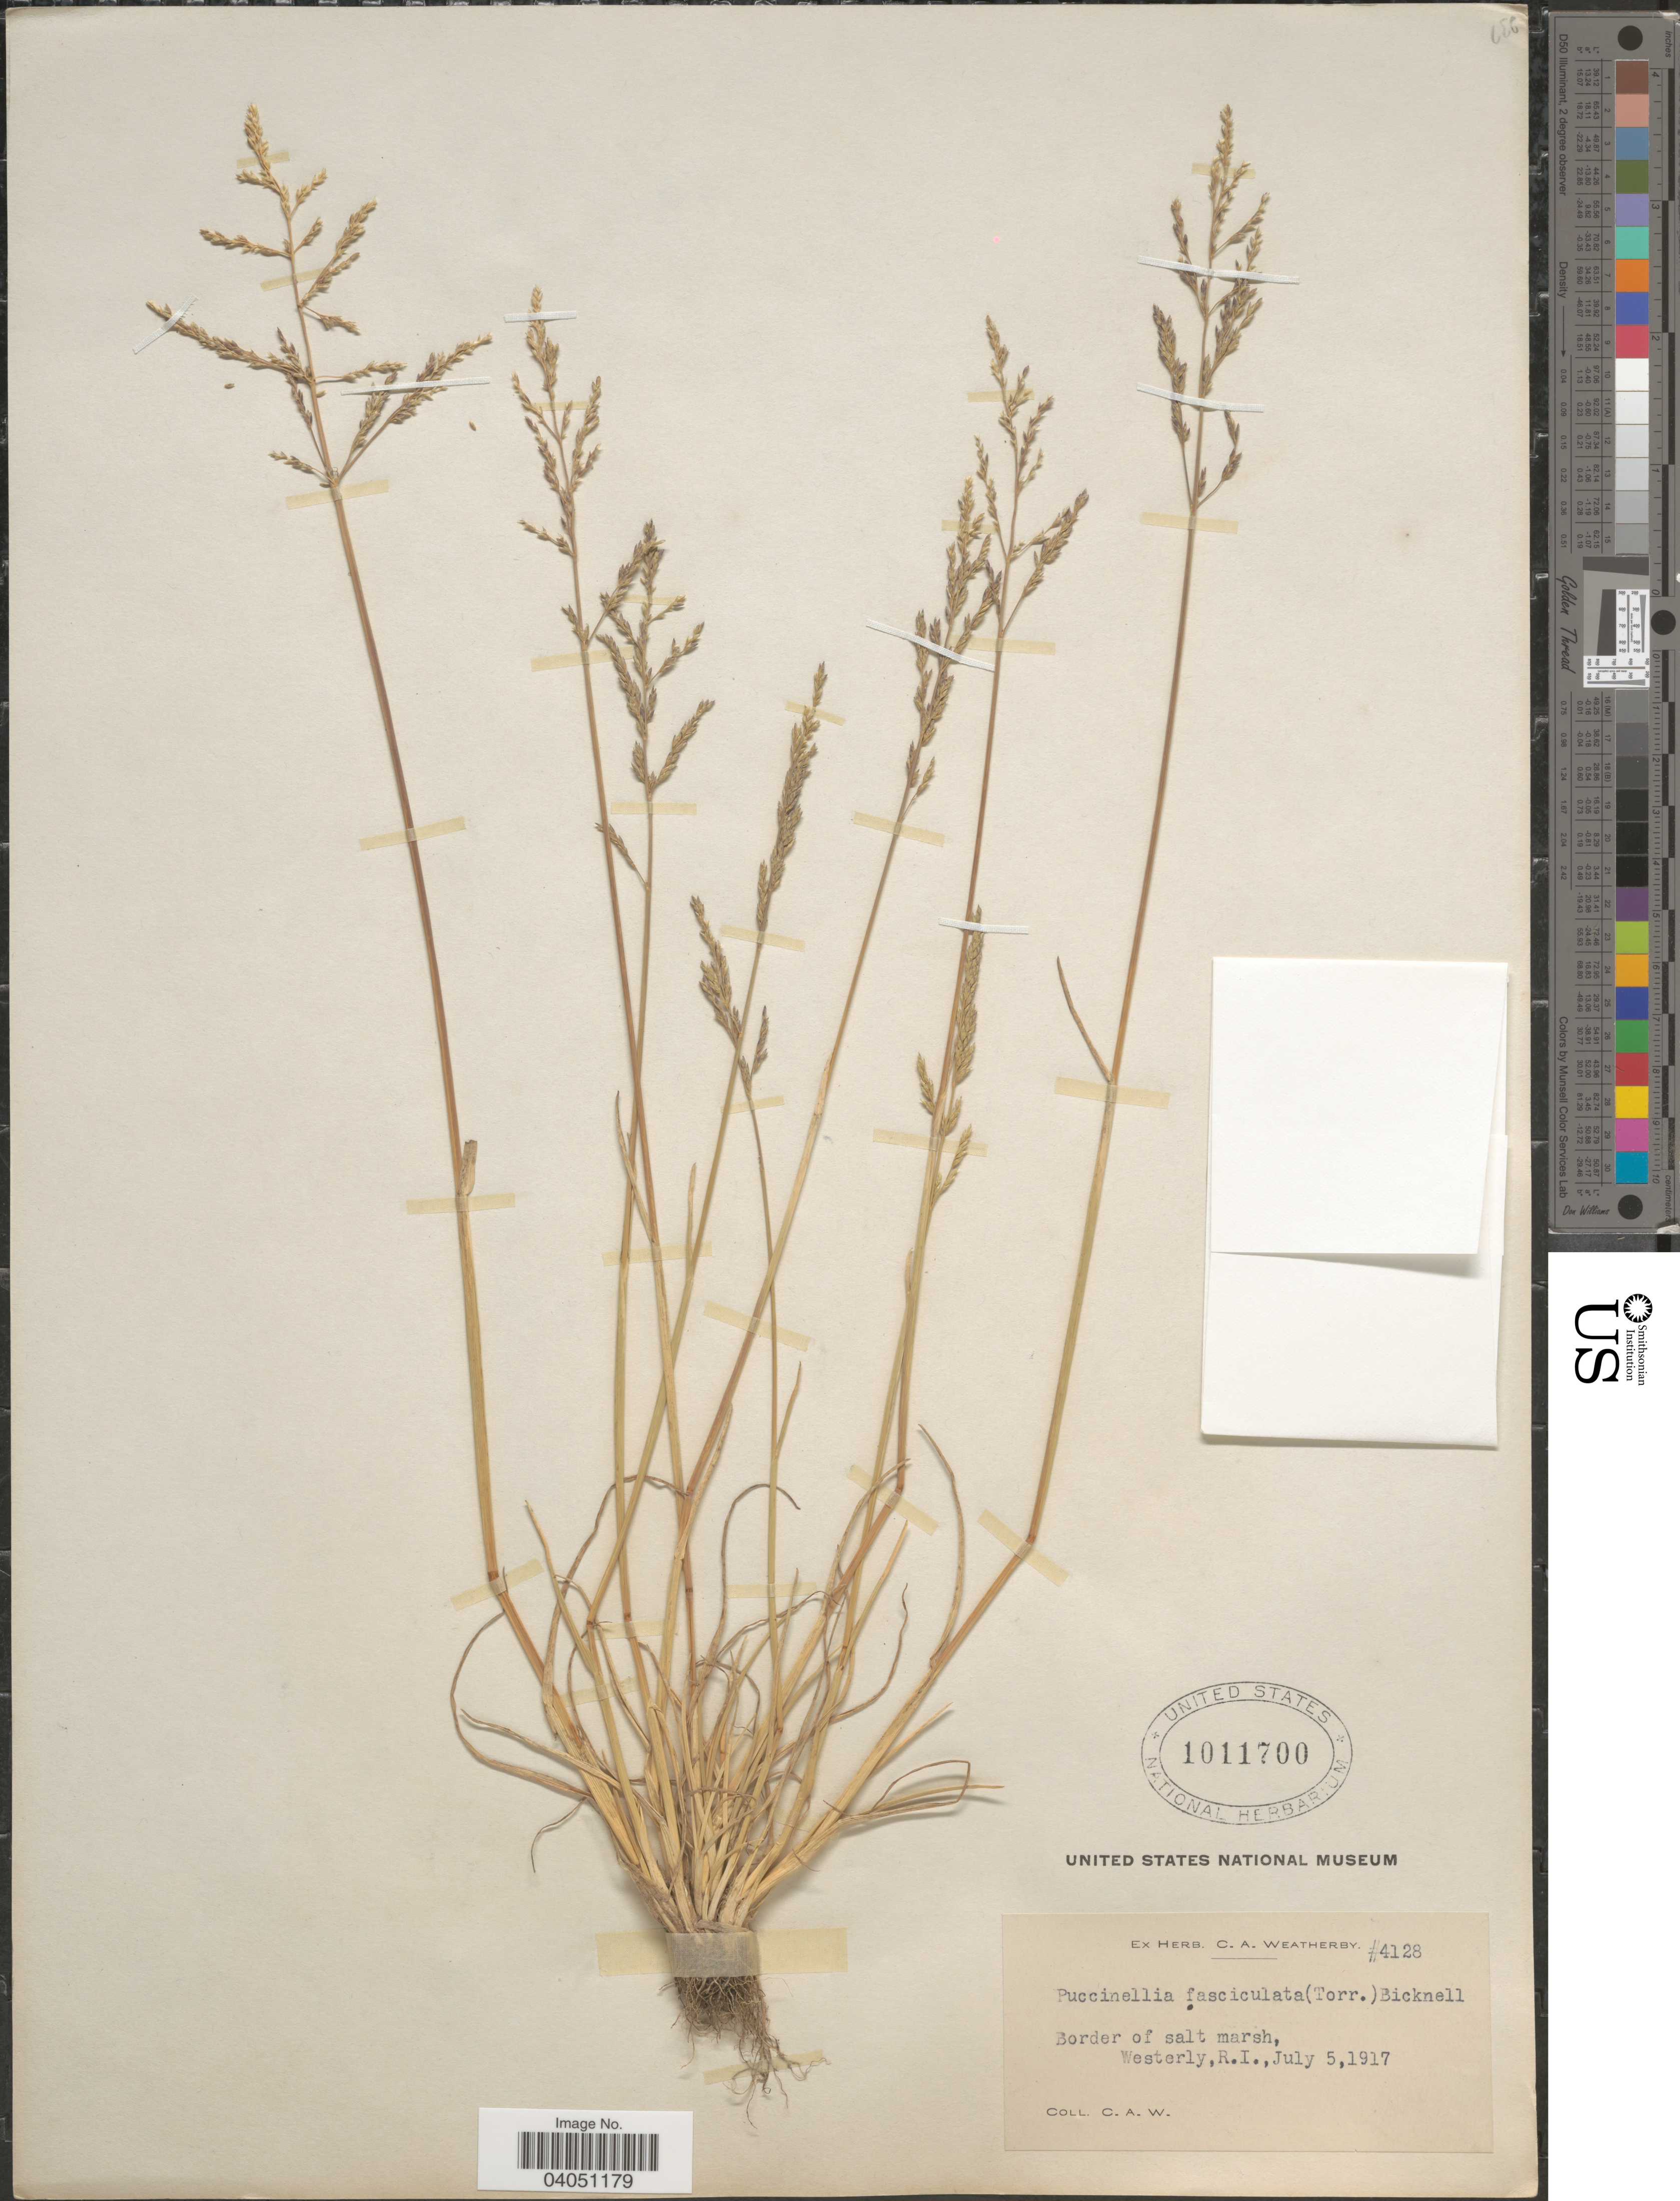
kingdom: Plantae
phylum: Tracheophyta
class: Liliopsida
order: Poales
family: Poaceae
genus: Puccinellia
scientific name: Puccinellia fasciculata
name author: (Torr.) E.P. Bicknell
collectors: C. A. Weatherby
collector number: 4128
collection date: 1917-07-05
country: United States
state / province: Rhode Island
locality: Border of salt marsh, Westerly.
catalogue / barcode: US 1011700